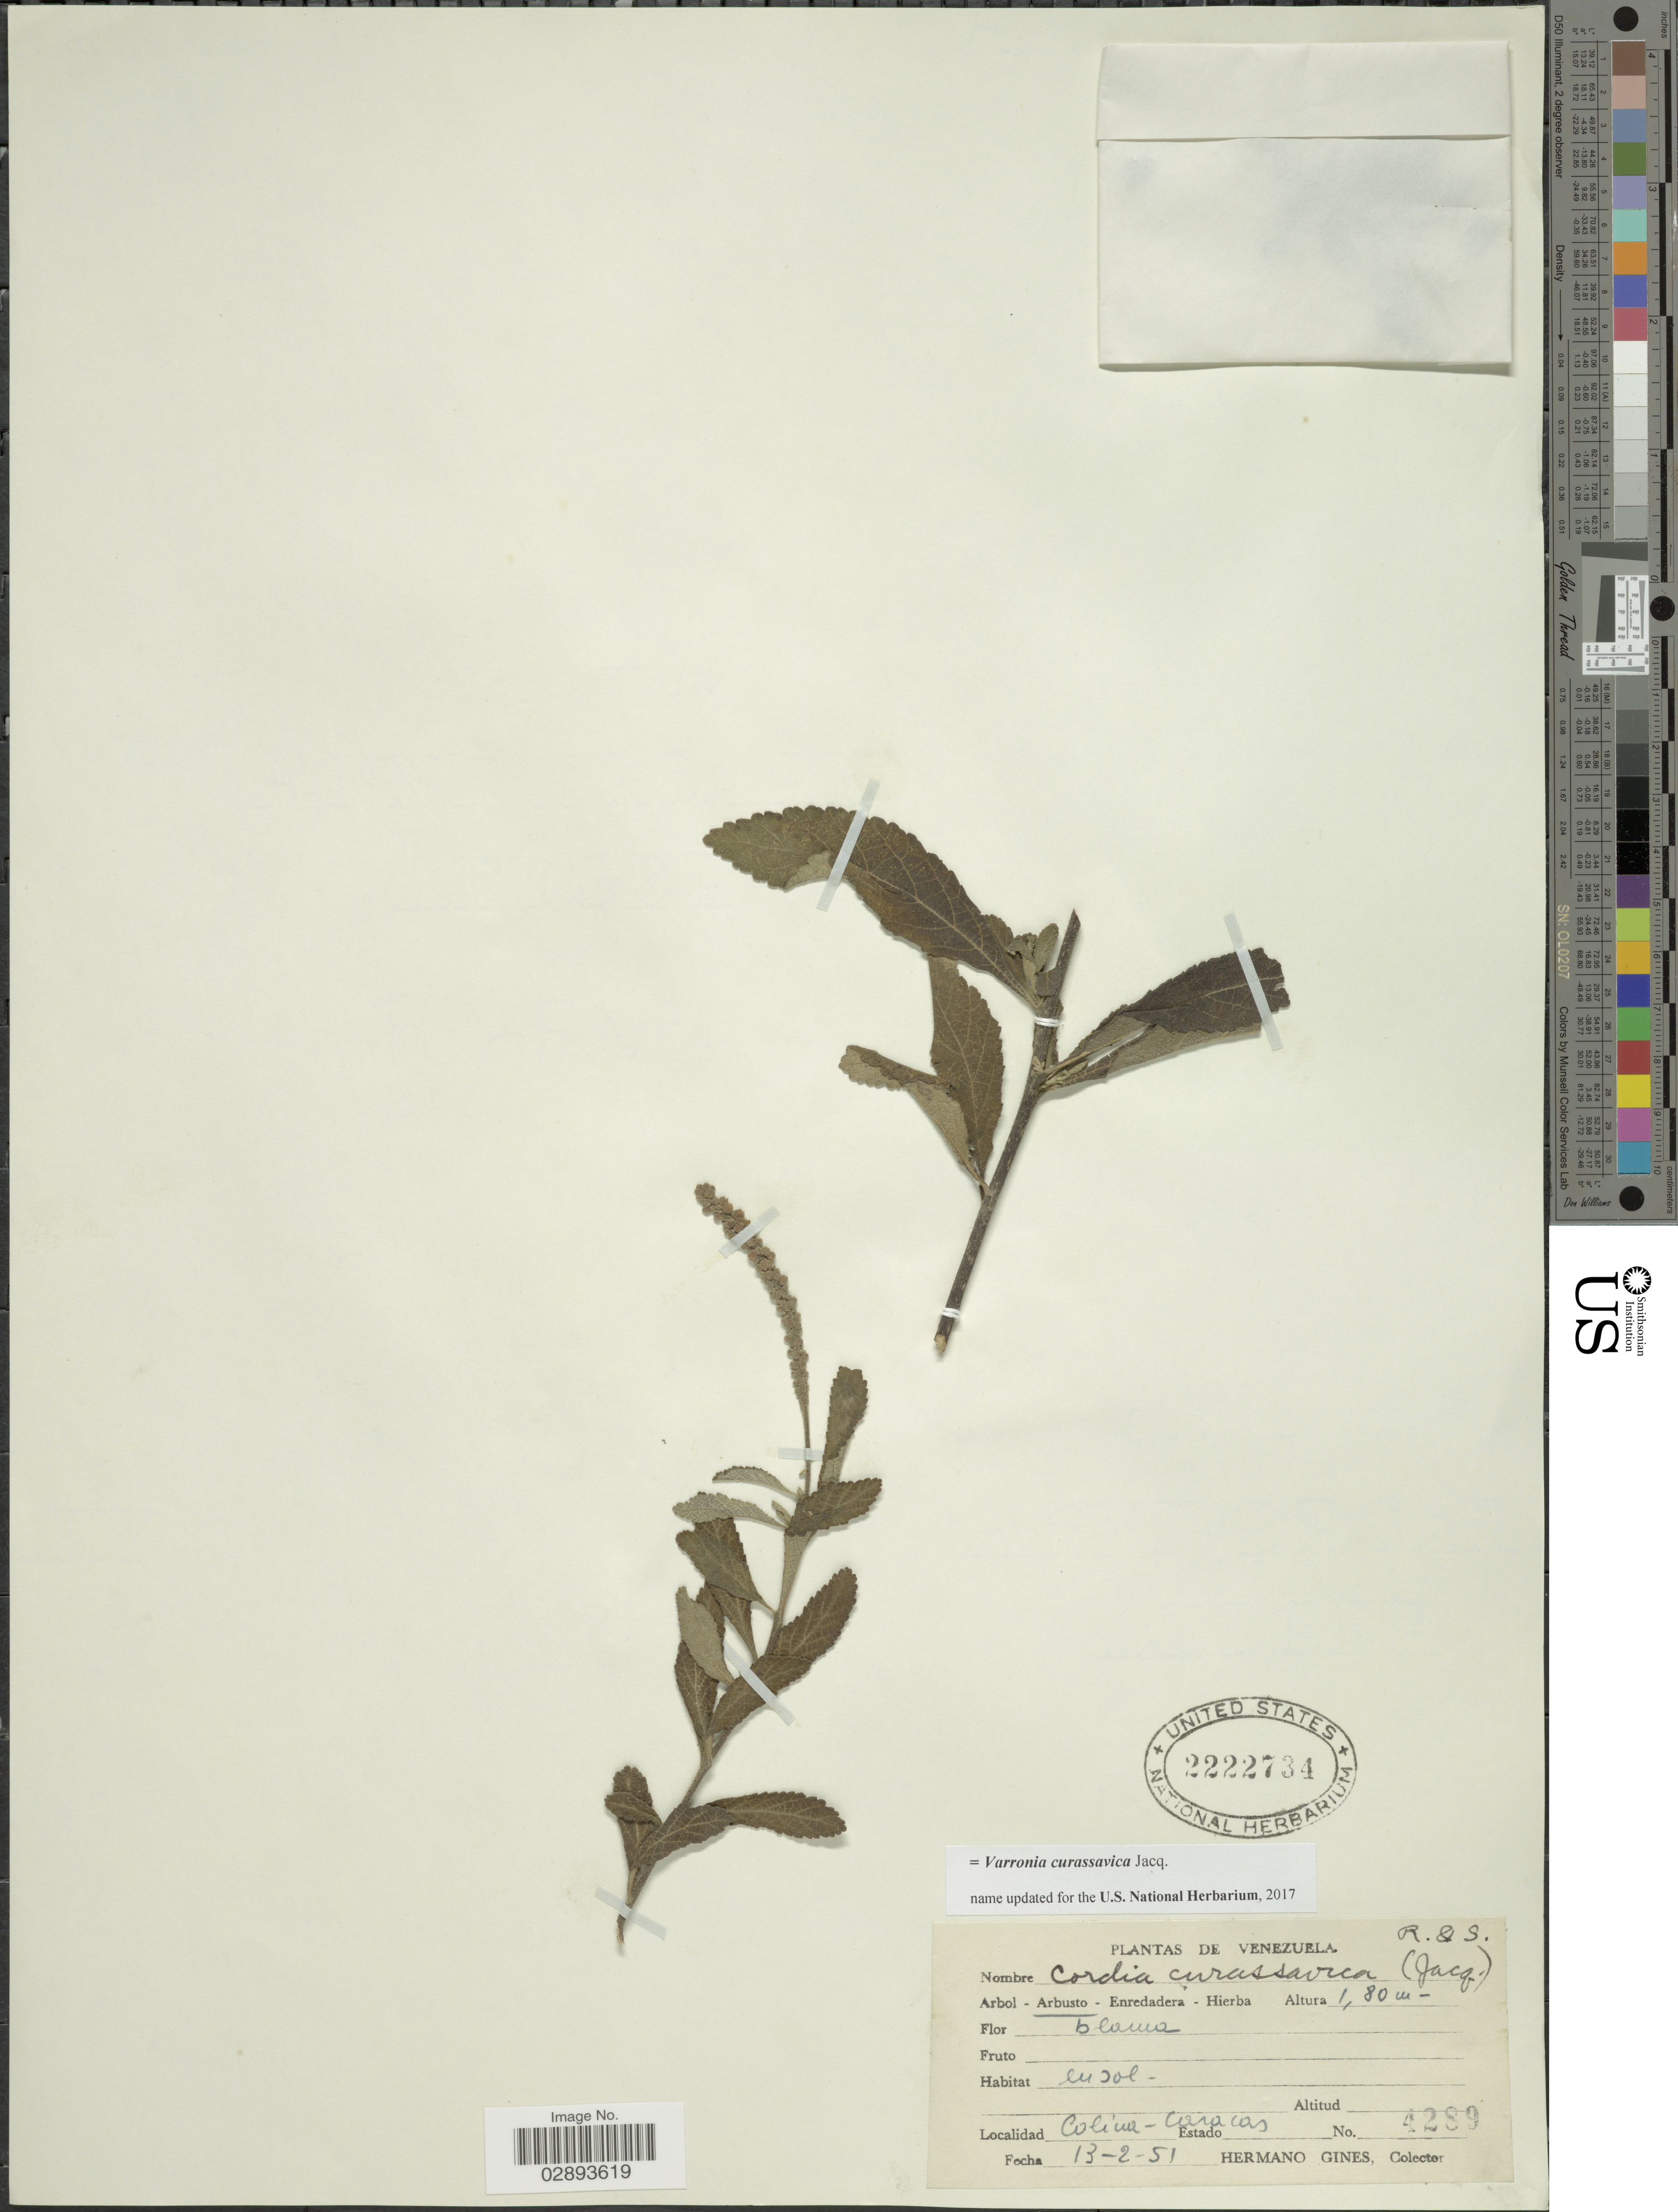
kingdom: Plantae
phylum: Tracheophyta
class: Magnoliopsida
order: Boraginales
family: Cordiaceae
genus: Varronia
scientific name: Varronia curassavica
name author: Jacq.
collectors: Bro. Gines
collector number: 4289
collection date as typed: Transcribed d/m/y: 13/2/51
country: Venezuela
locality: Colima-Caracas.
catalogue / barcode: US 2222734